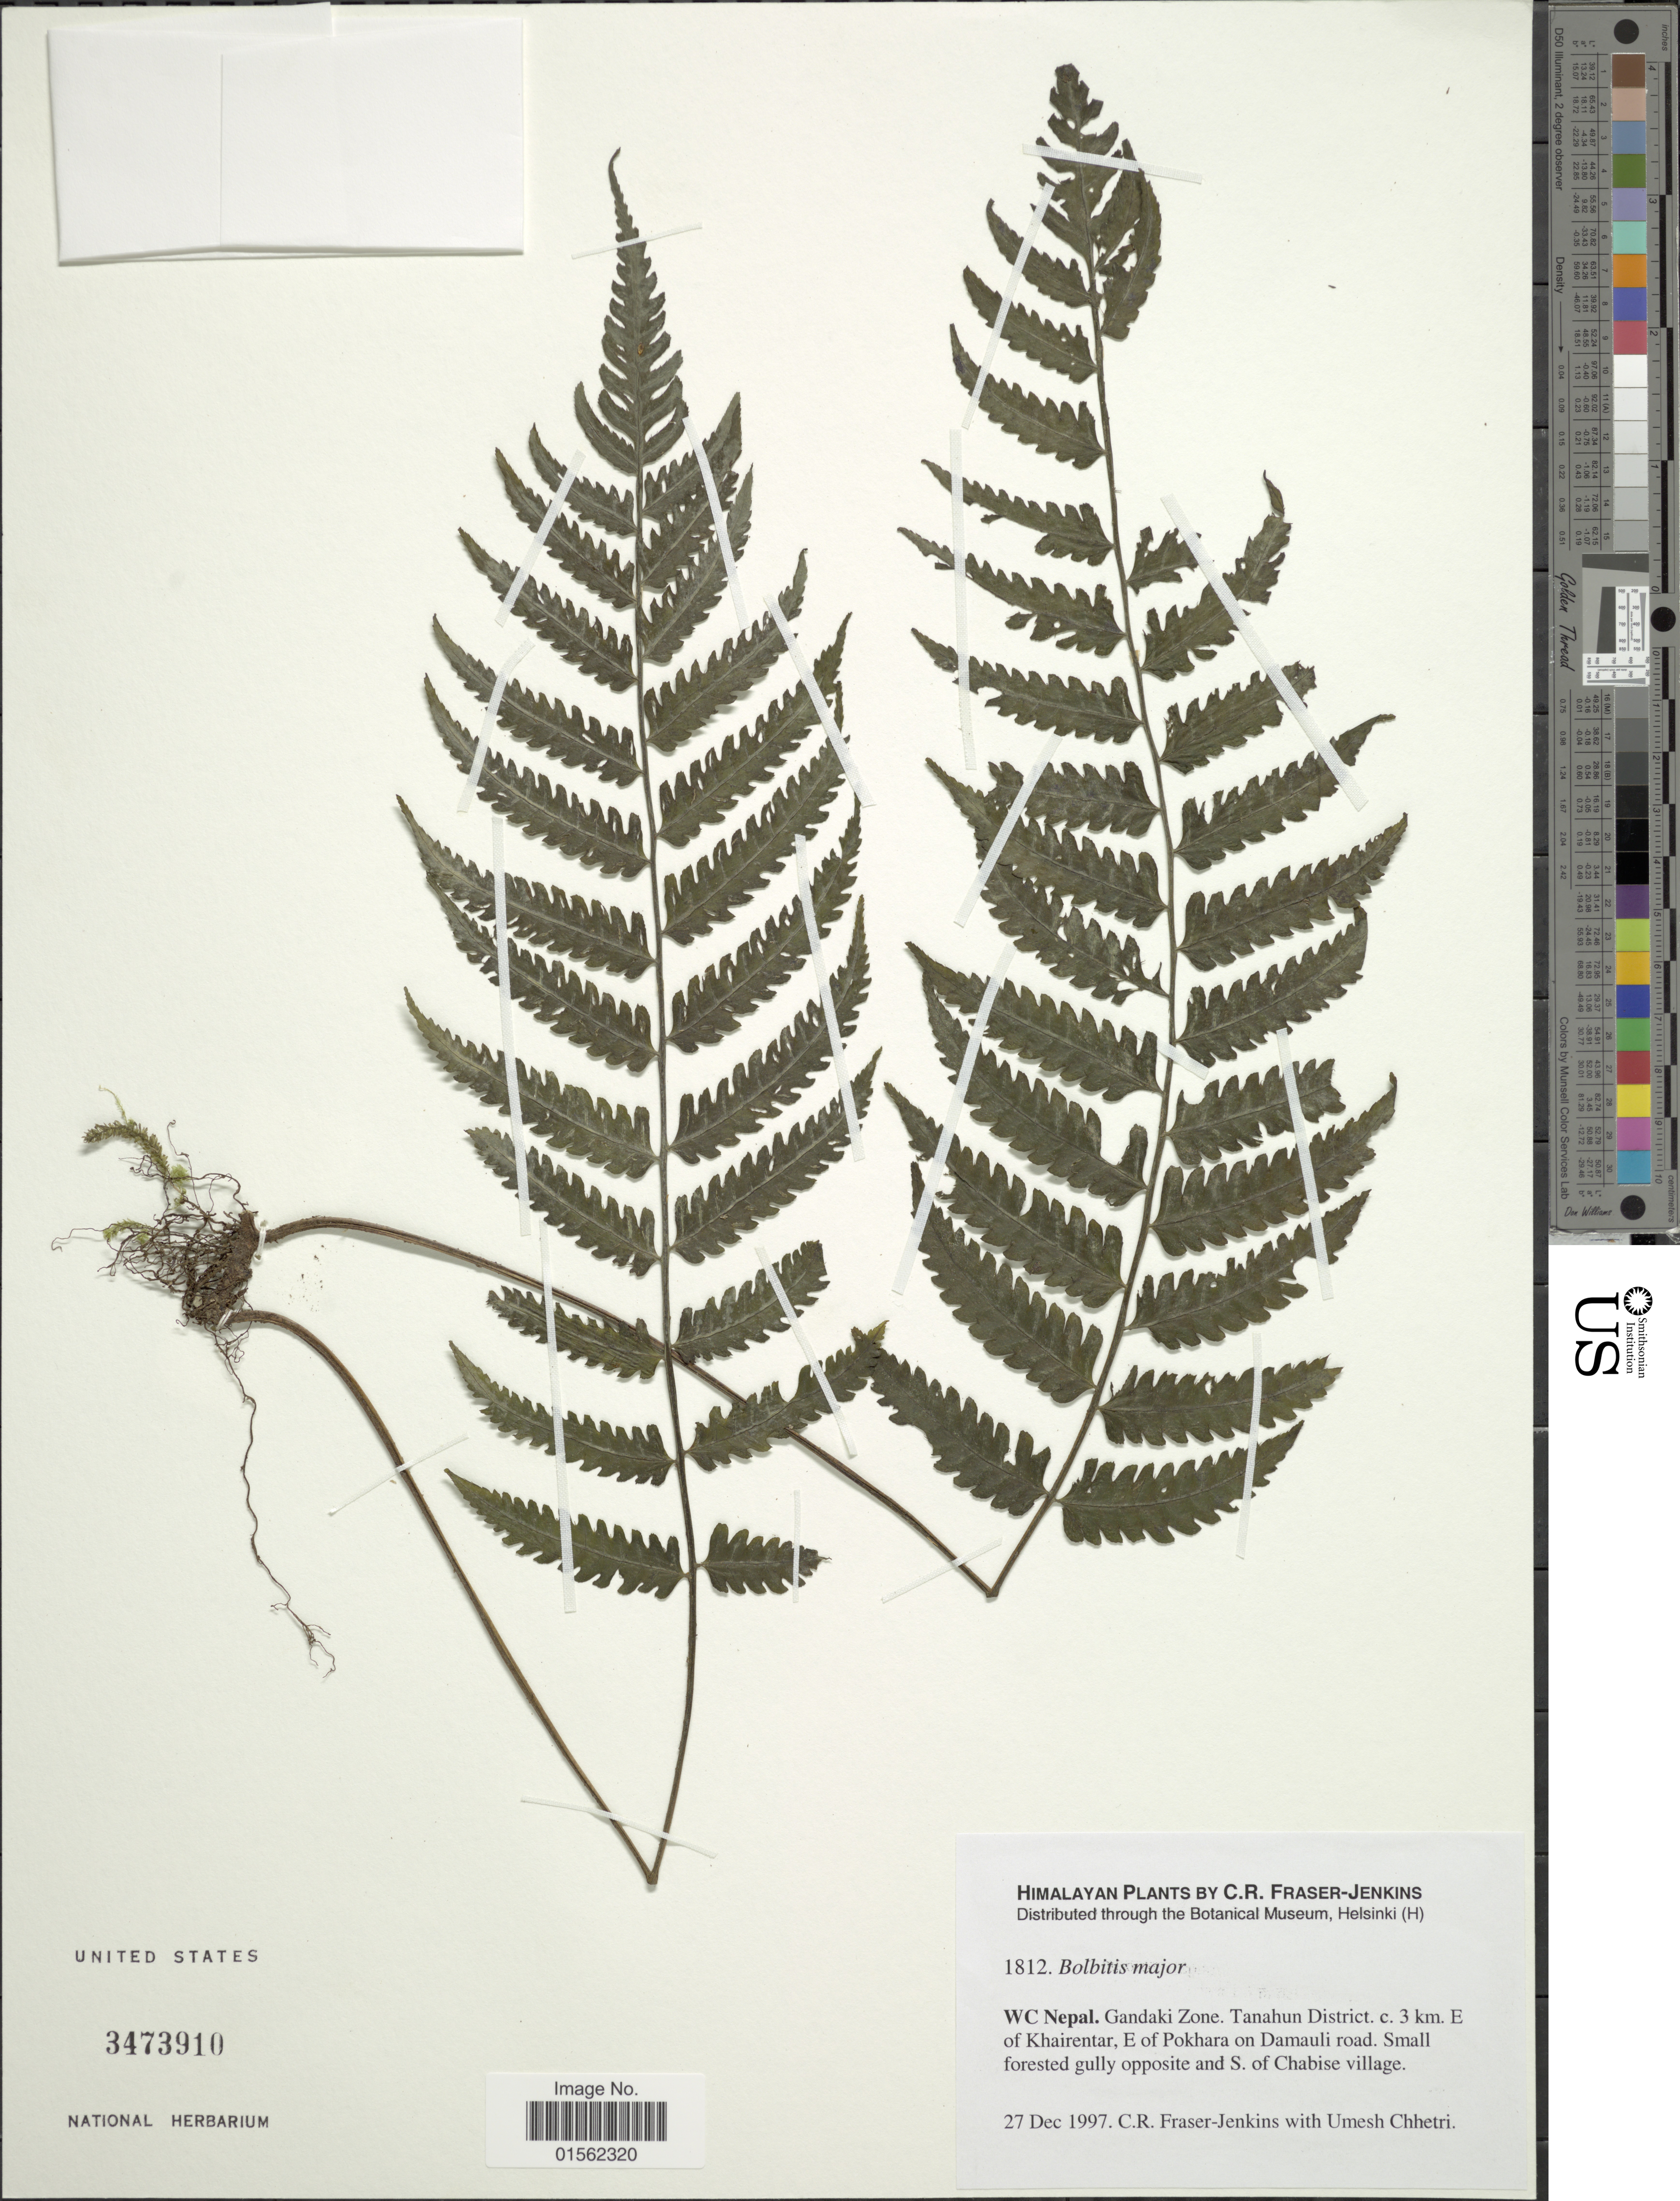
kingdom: Plantae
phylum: Tracheophyta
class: Polypodiopsida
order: Polypodiales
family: Dryopteridaceae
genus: Bolbitis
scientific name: Bolbitis major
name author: (Bedd.) Hennipman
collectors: C. R. Fraser-Jenkins & U. Chhetri (Pongaly)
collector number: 1812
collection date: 1997-12-27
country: Nepal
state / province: Gandaki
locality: Himalaya, WC Nepal, Gandaki Zone, Tanahum District, c. 3 km. E of Khairentar, E. of Pokhara on Damauli road, small forested gully opposite and S. of Chabise village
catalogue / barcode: US 3473910